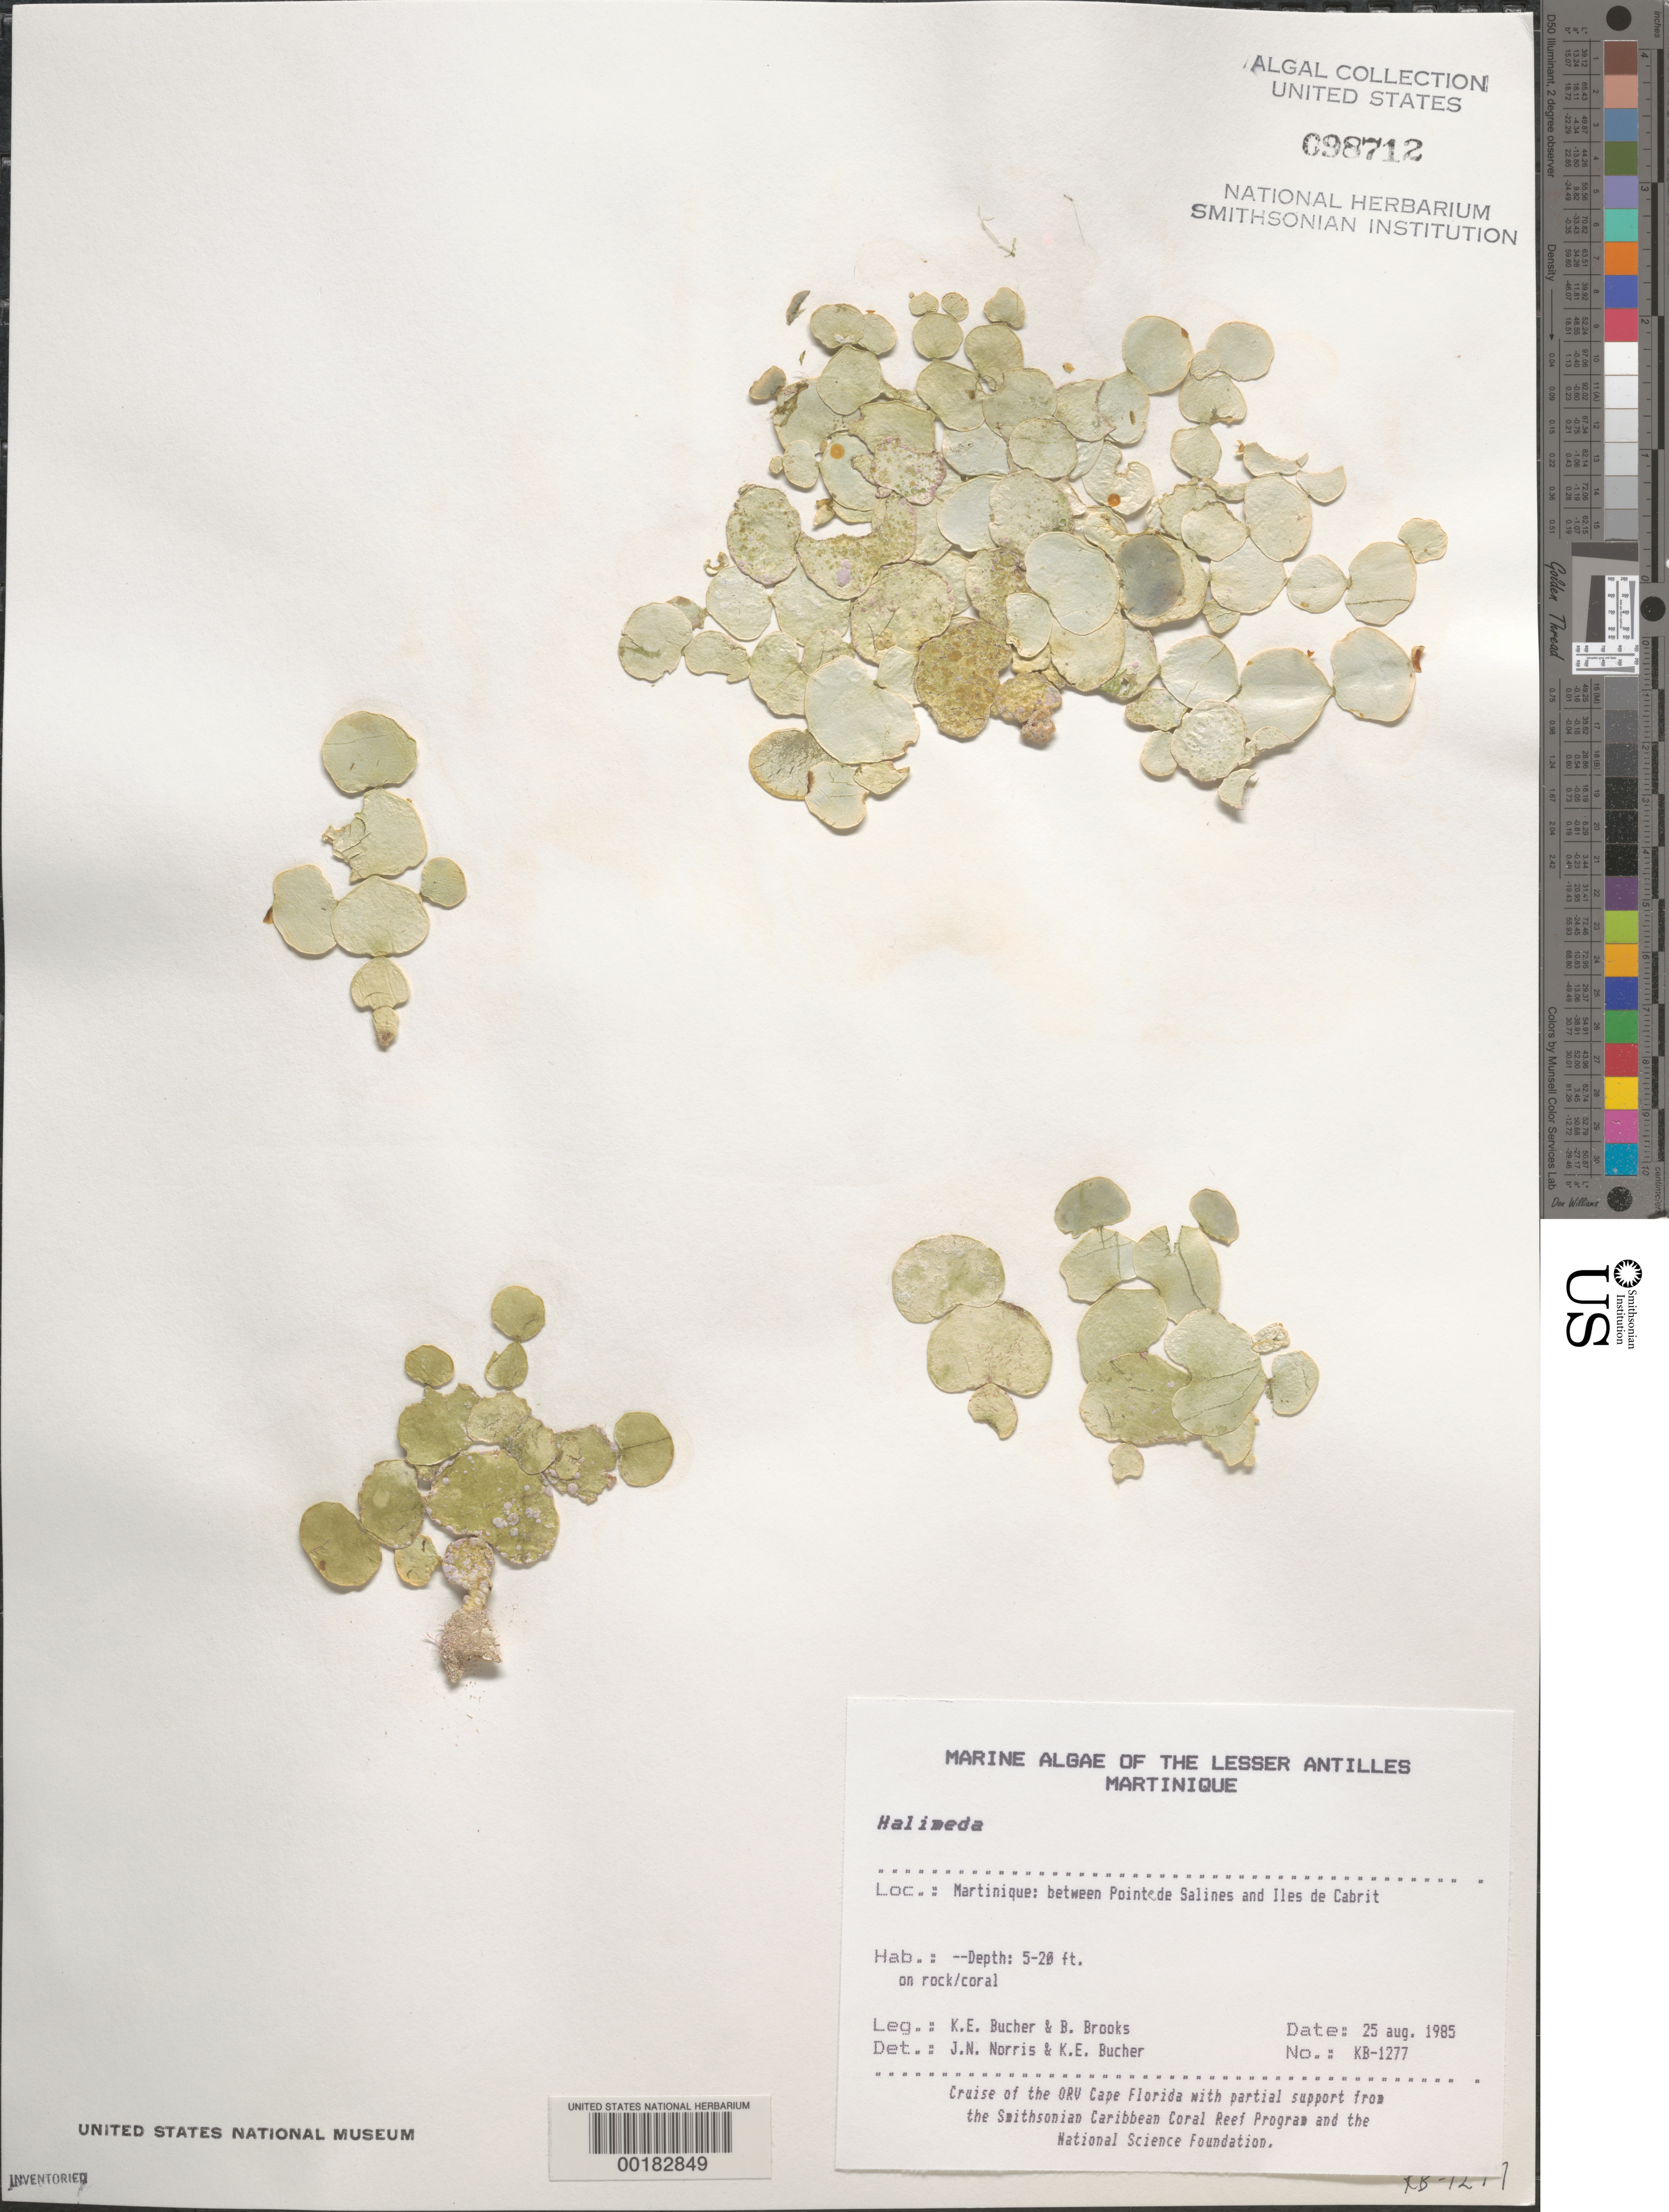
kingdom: Plantae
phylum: Chlorophyta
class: Ulvophyceae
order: Bryopsidales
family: Halimedaceae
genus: Halimeda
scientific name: Halimeda sp.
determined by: Norris, J. N.; Bucher, K. E.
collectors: K. E. Bucher & B. Brooks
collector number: Kb-1277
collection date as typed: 25 Aug 1985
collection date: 1985-08-25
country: Martinique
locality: Between Pointe de Salines and Iles de Cabrit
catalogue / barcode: US 98712